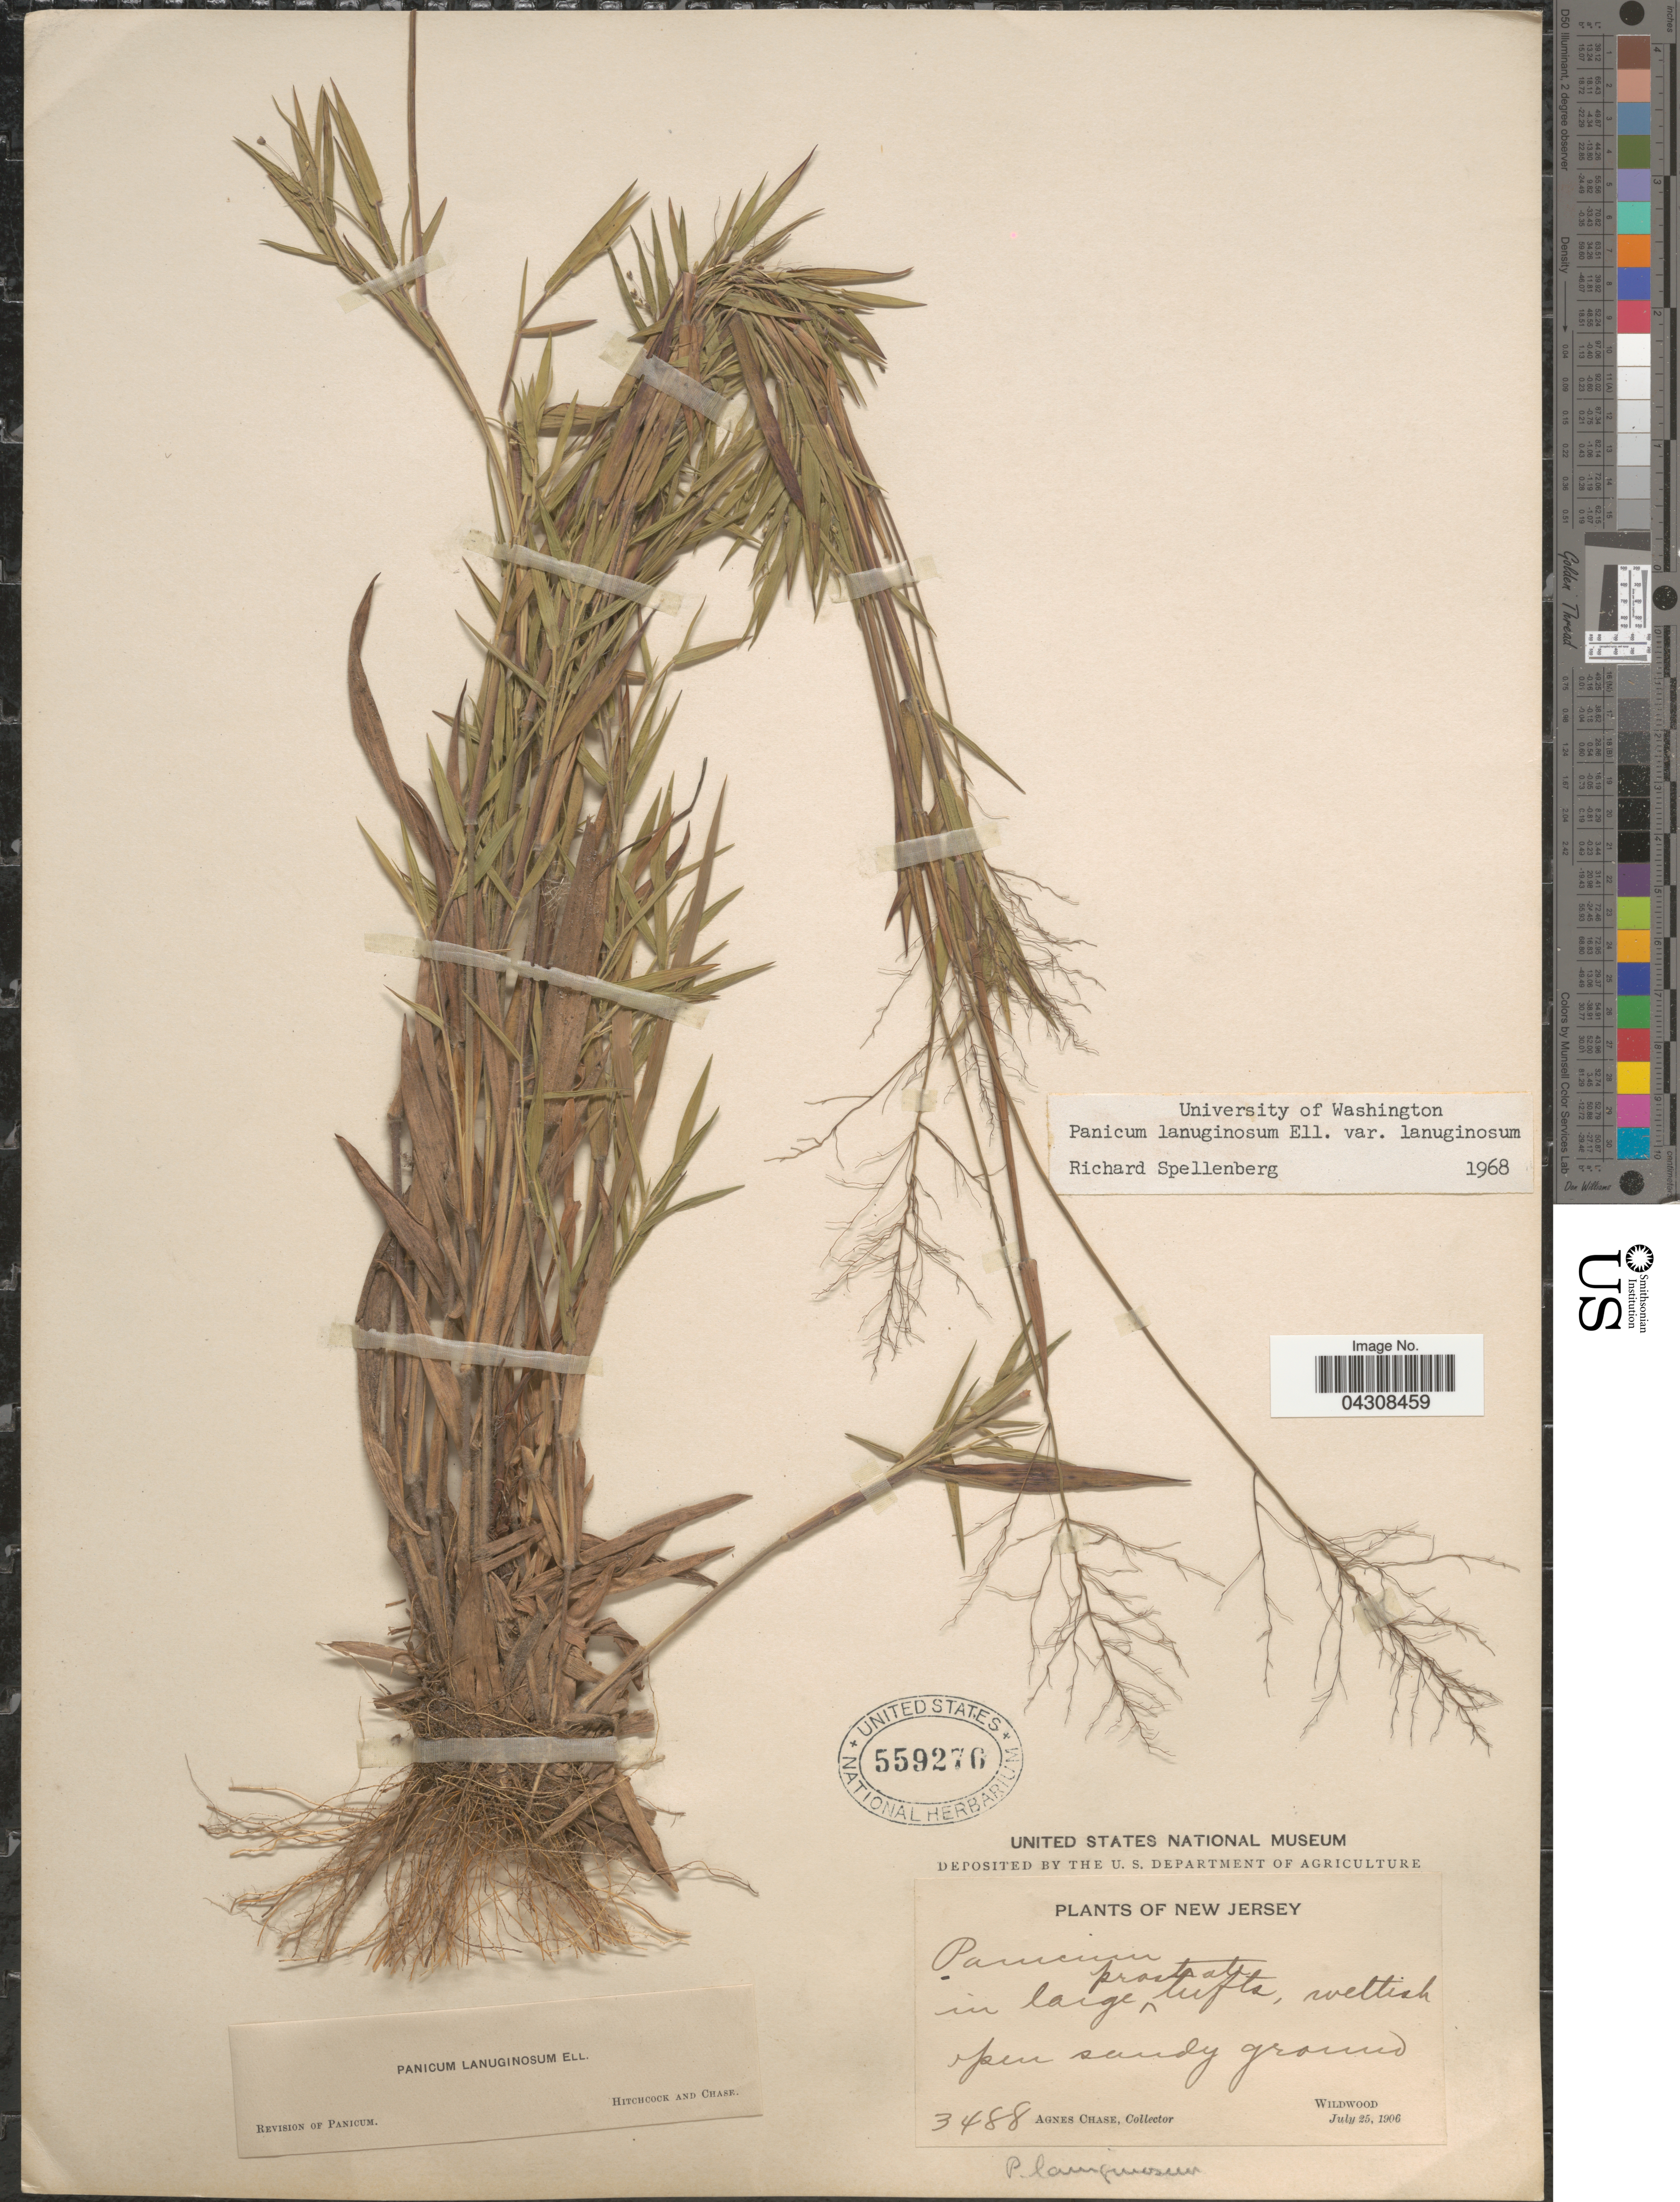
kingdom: Plantae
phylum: Tracheophyta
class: Liliopsida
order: Poales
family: Poaceae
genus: Dichanthelium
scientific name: Dichanthelium acuminatum var. acuminatum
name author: (Sw.) Gould & C.A. Clark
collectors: A. Chase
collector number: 3488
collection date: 1906-07-25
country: United States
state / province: New Jersey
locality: Wildwood.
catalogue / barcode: US 559276